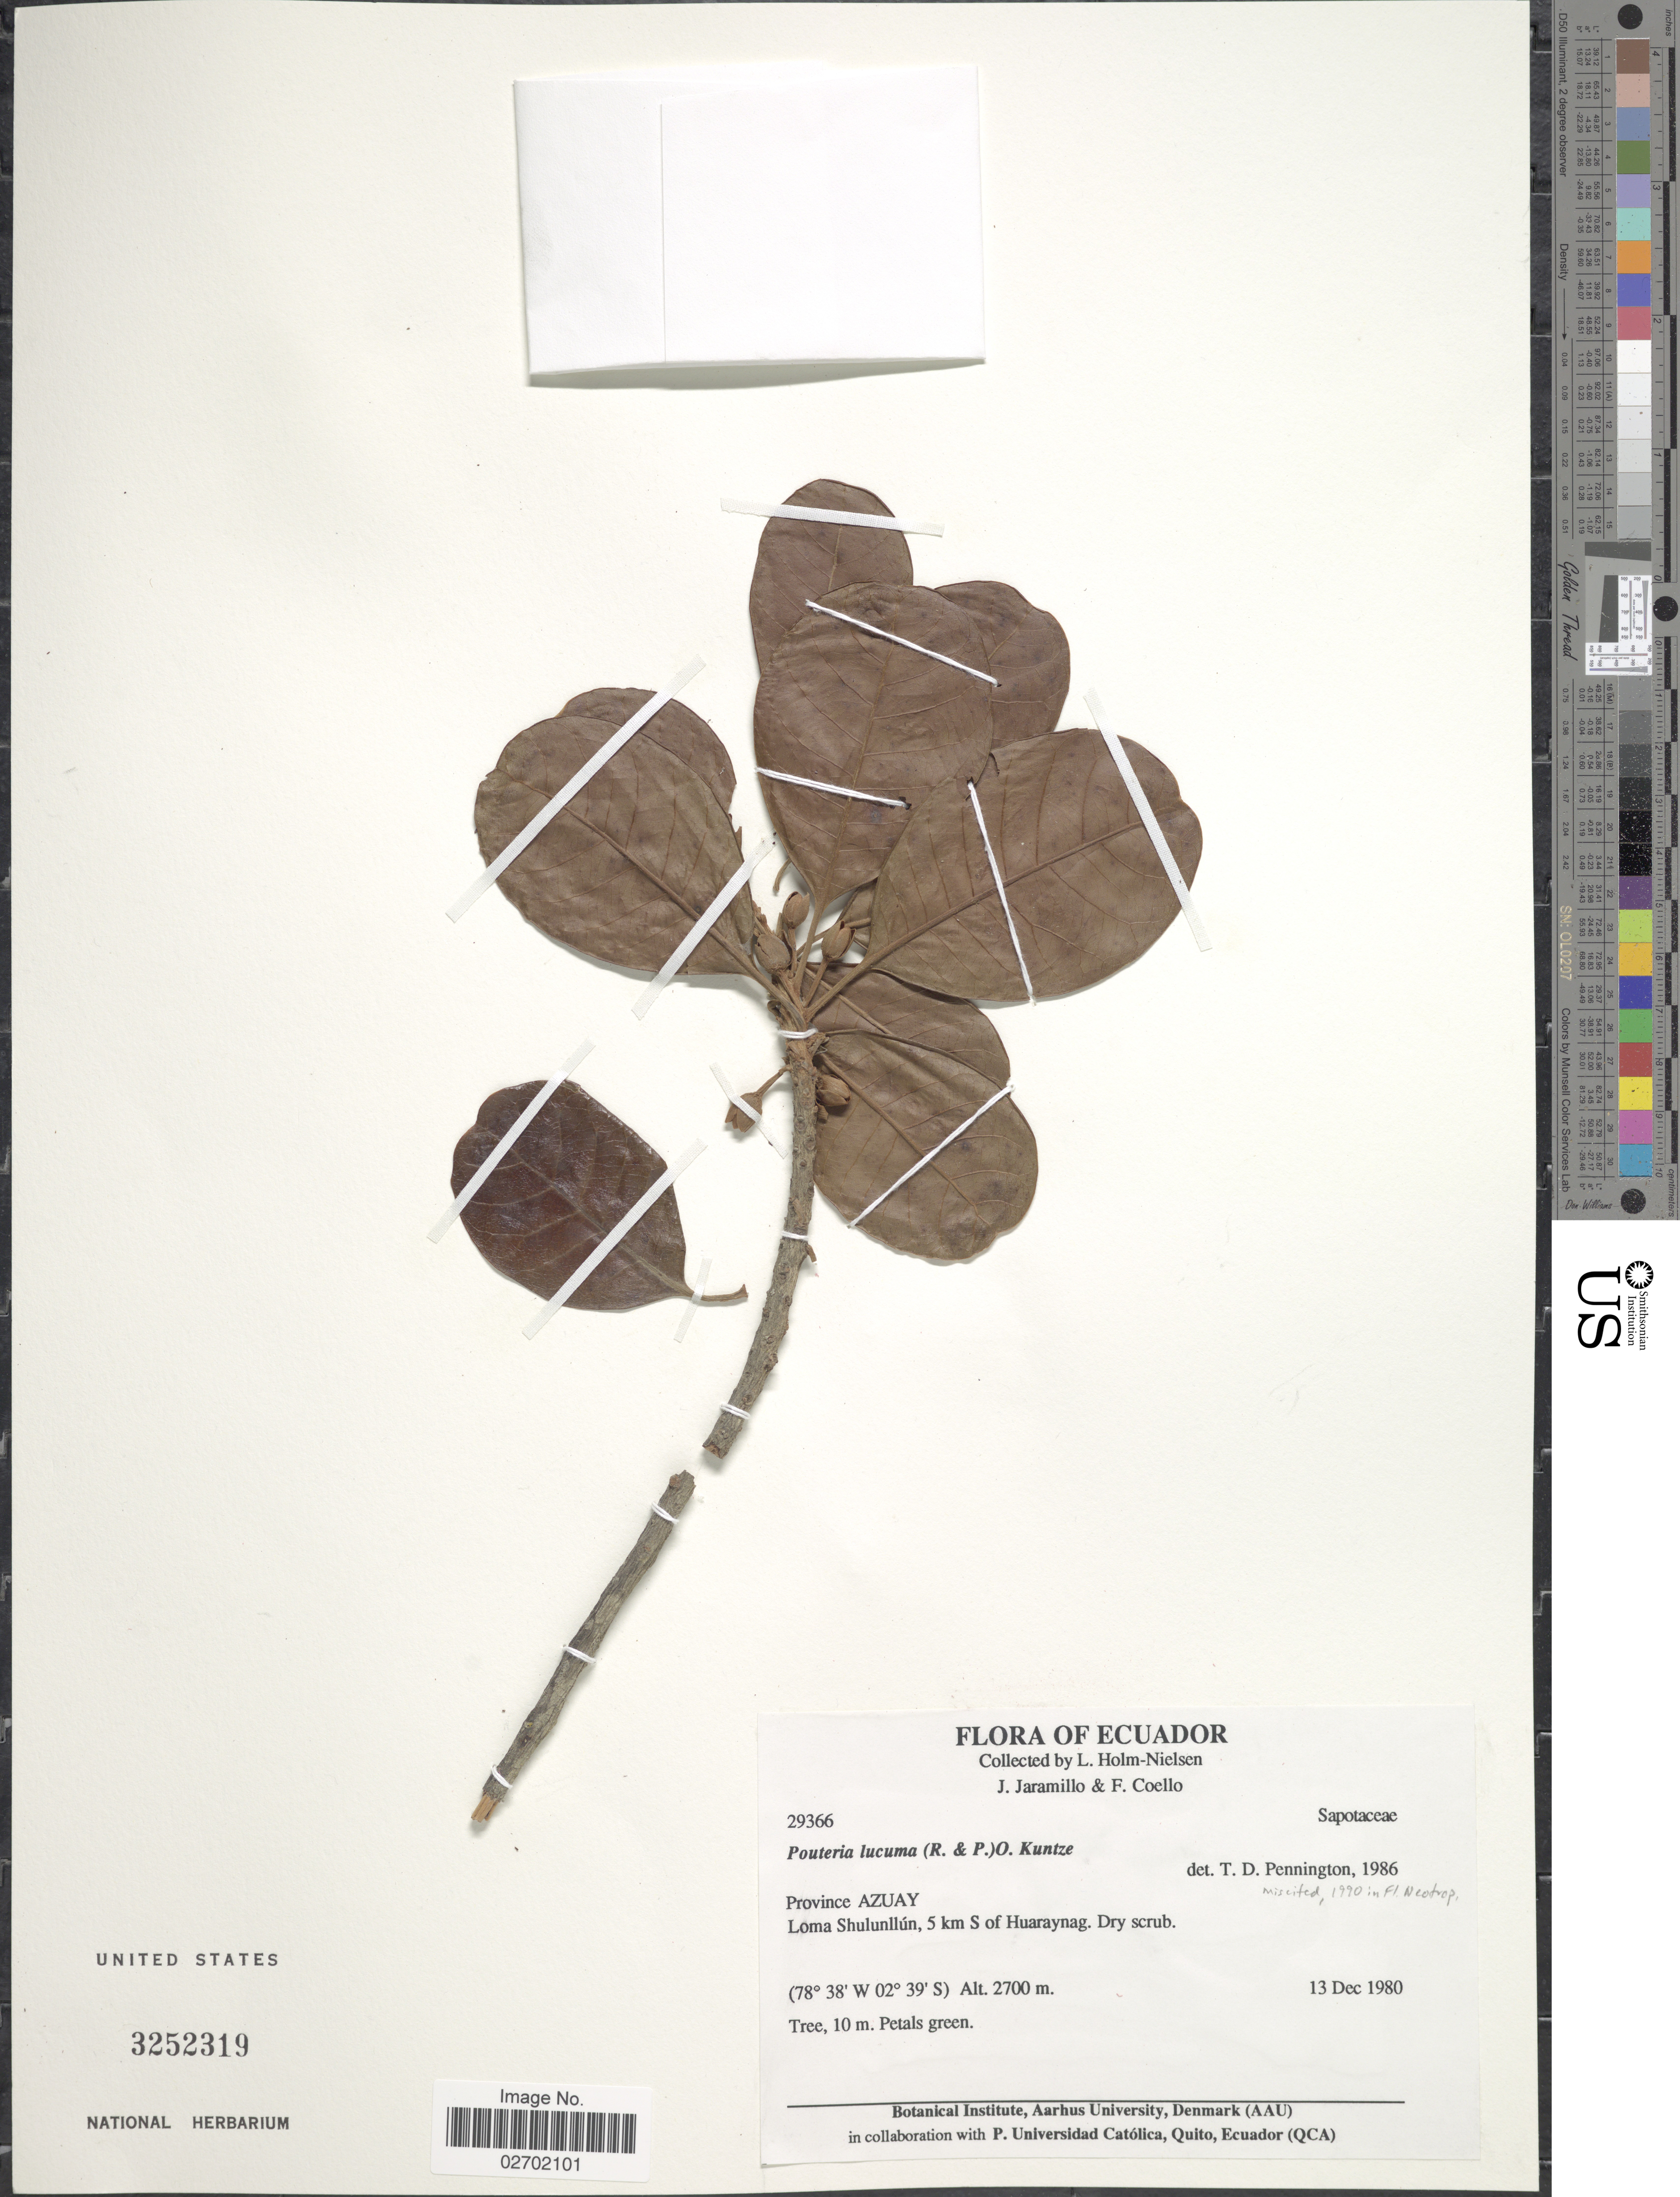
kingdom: Plantae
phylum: Tracheophyta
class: Magnoliopsida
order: Ericales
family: Sapotaceae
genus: Pouteria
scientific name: Pouteria lucuma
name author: (Ruiz & Pav.) Kuntze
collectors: L. Holm-Nielsen, J. Jaramillo & F. Coello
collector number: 29366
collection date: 1980-12-13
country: Ecuador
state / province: Azuay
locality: Loma Shulunllún, 5 km S of Huaraynag. Dry scrub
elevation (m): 2700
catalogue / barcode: US 3252319